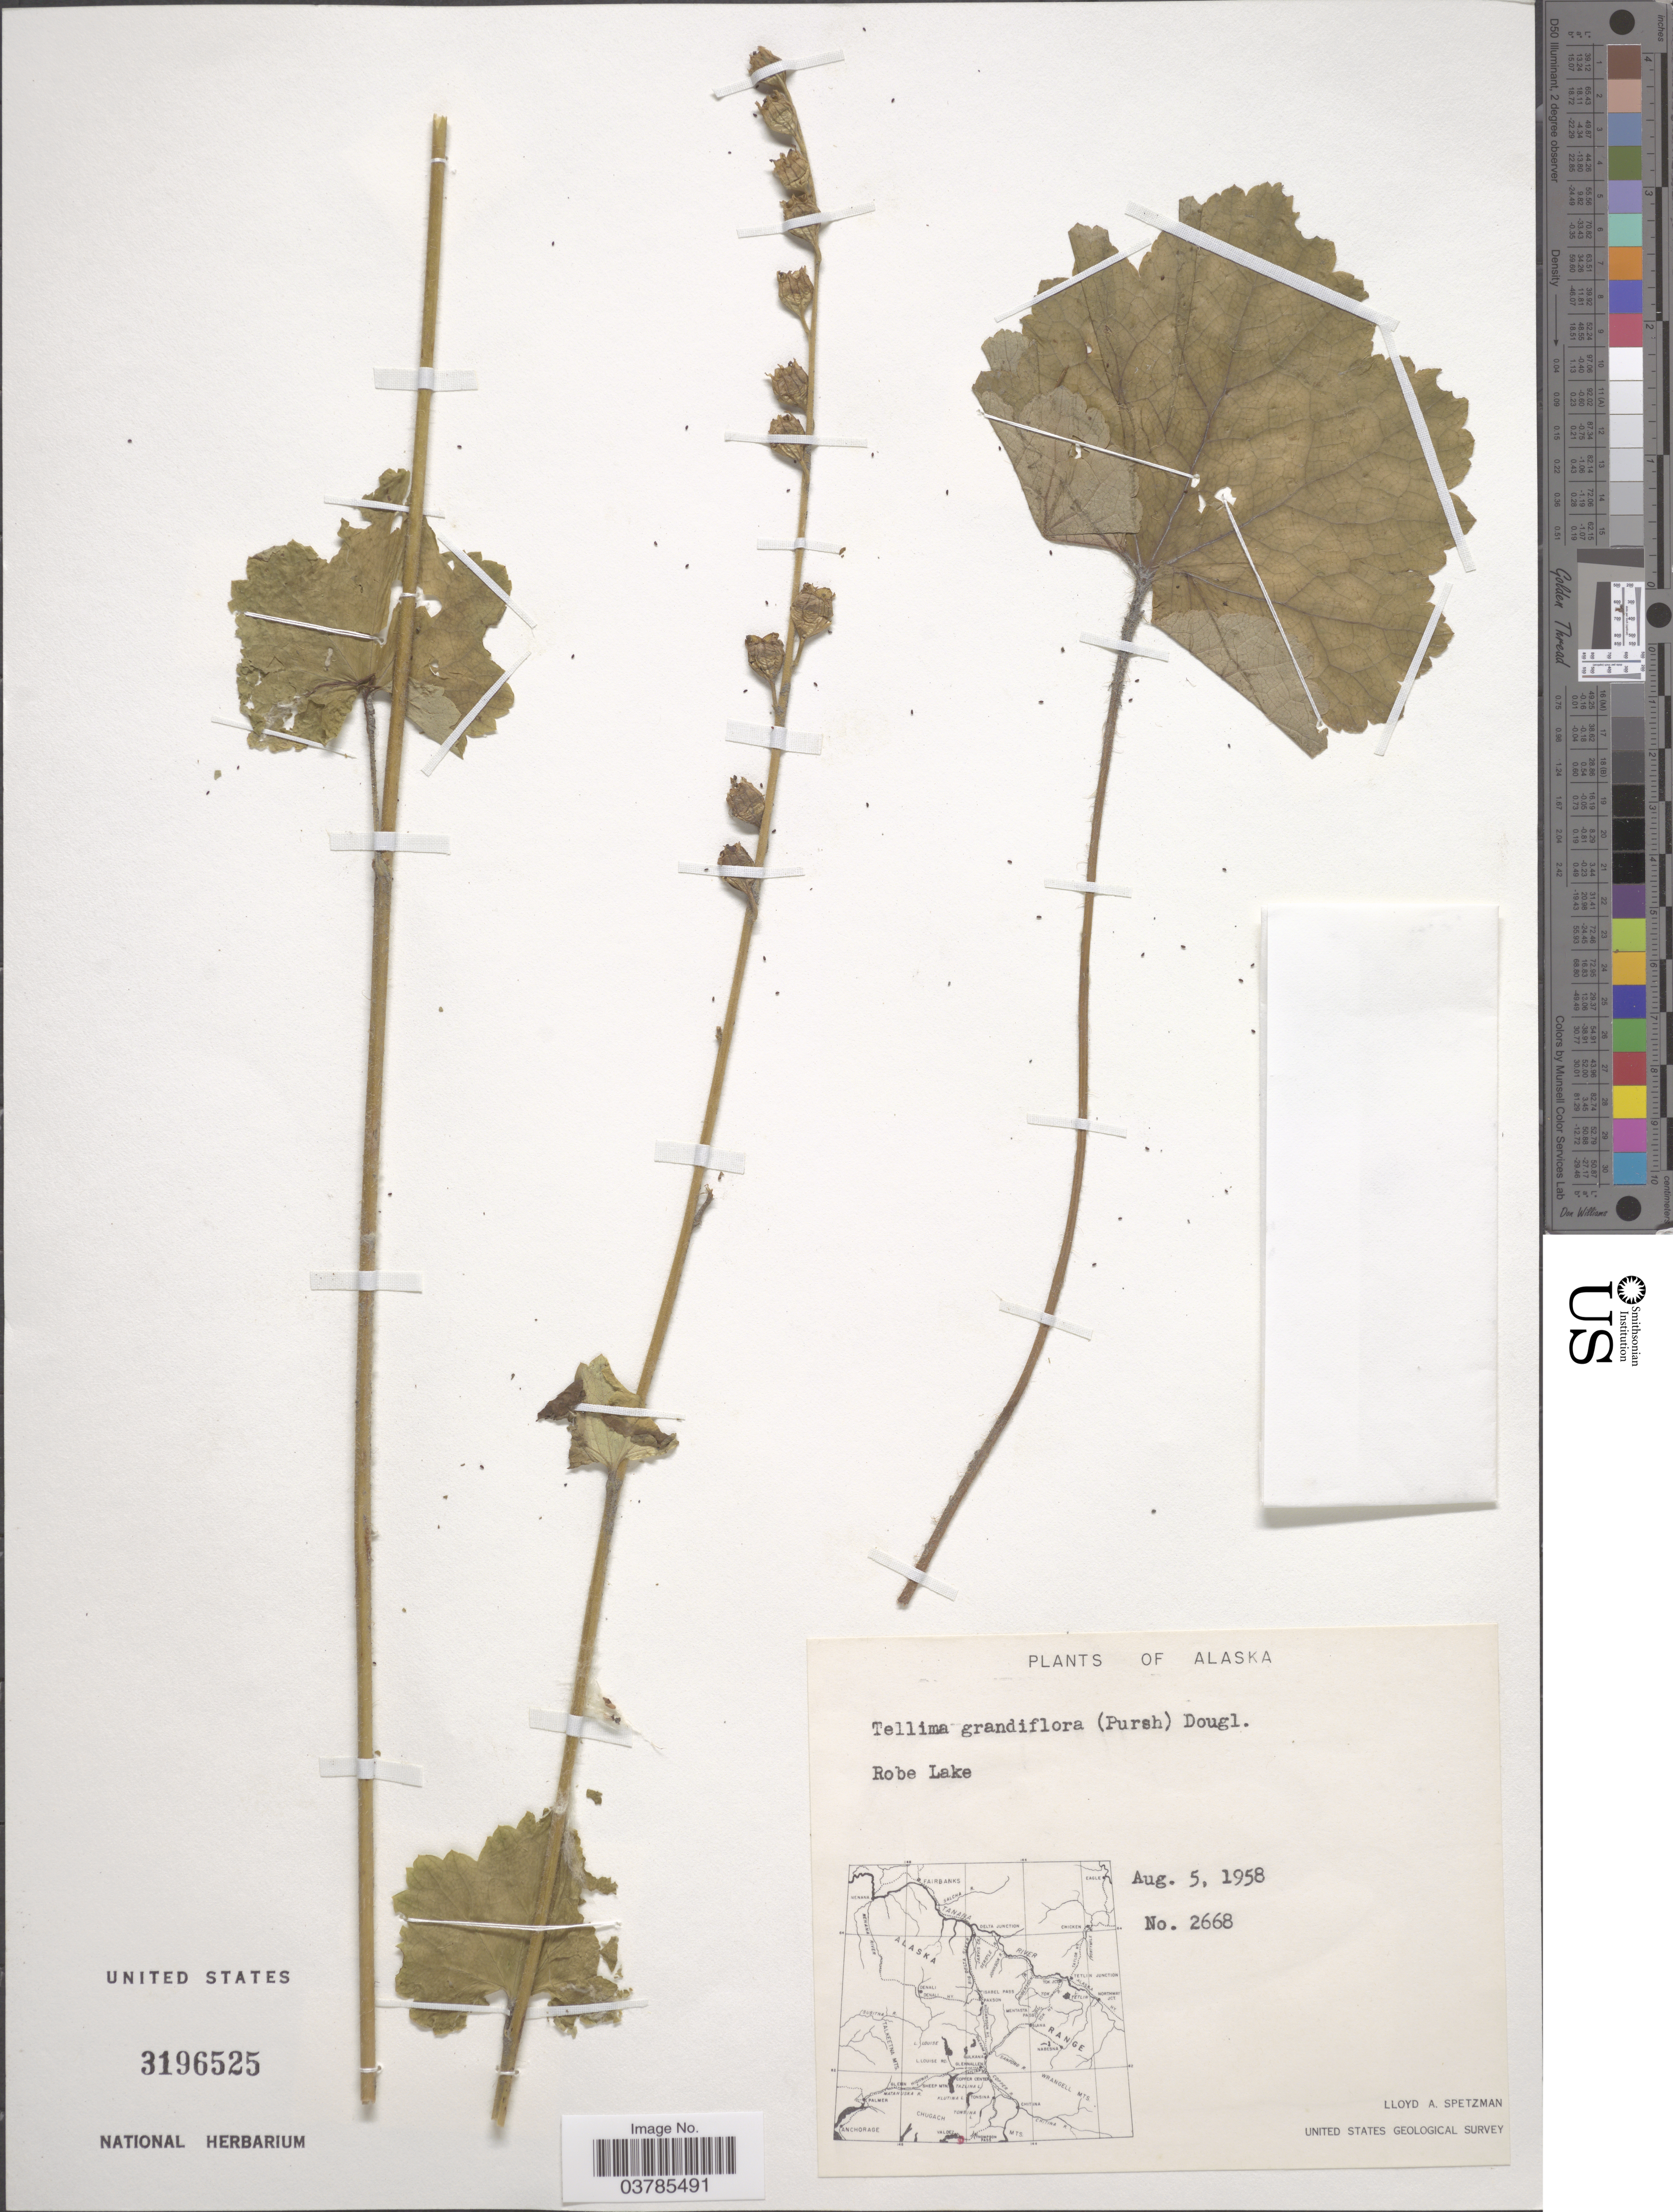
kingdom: Plantae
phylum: Tracheophyta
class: Magnoliopsida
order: Saxifragales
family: Saxifragaceae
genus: Tellima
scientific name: Tellima grandiflora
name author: (Pursh) Douglas ex Lindl.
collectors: L. Spetzman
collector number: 2668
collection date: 1958-08-05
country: United States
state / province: Alaska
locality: Robe Lake. United States Geological Survey.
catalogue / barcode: US 3196525